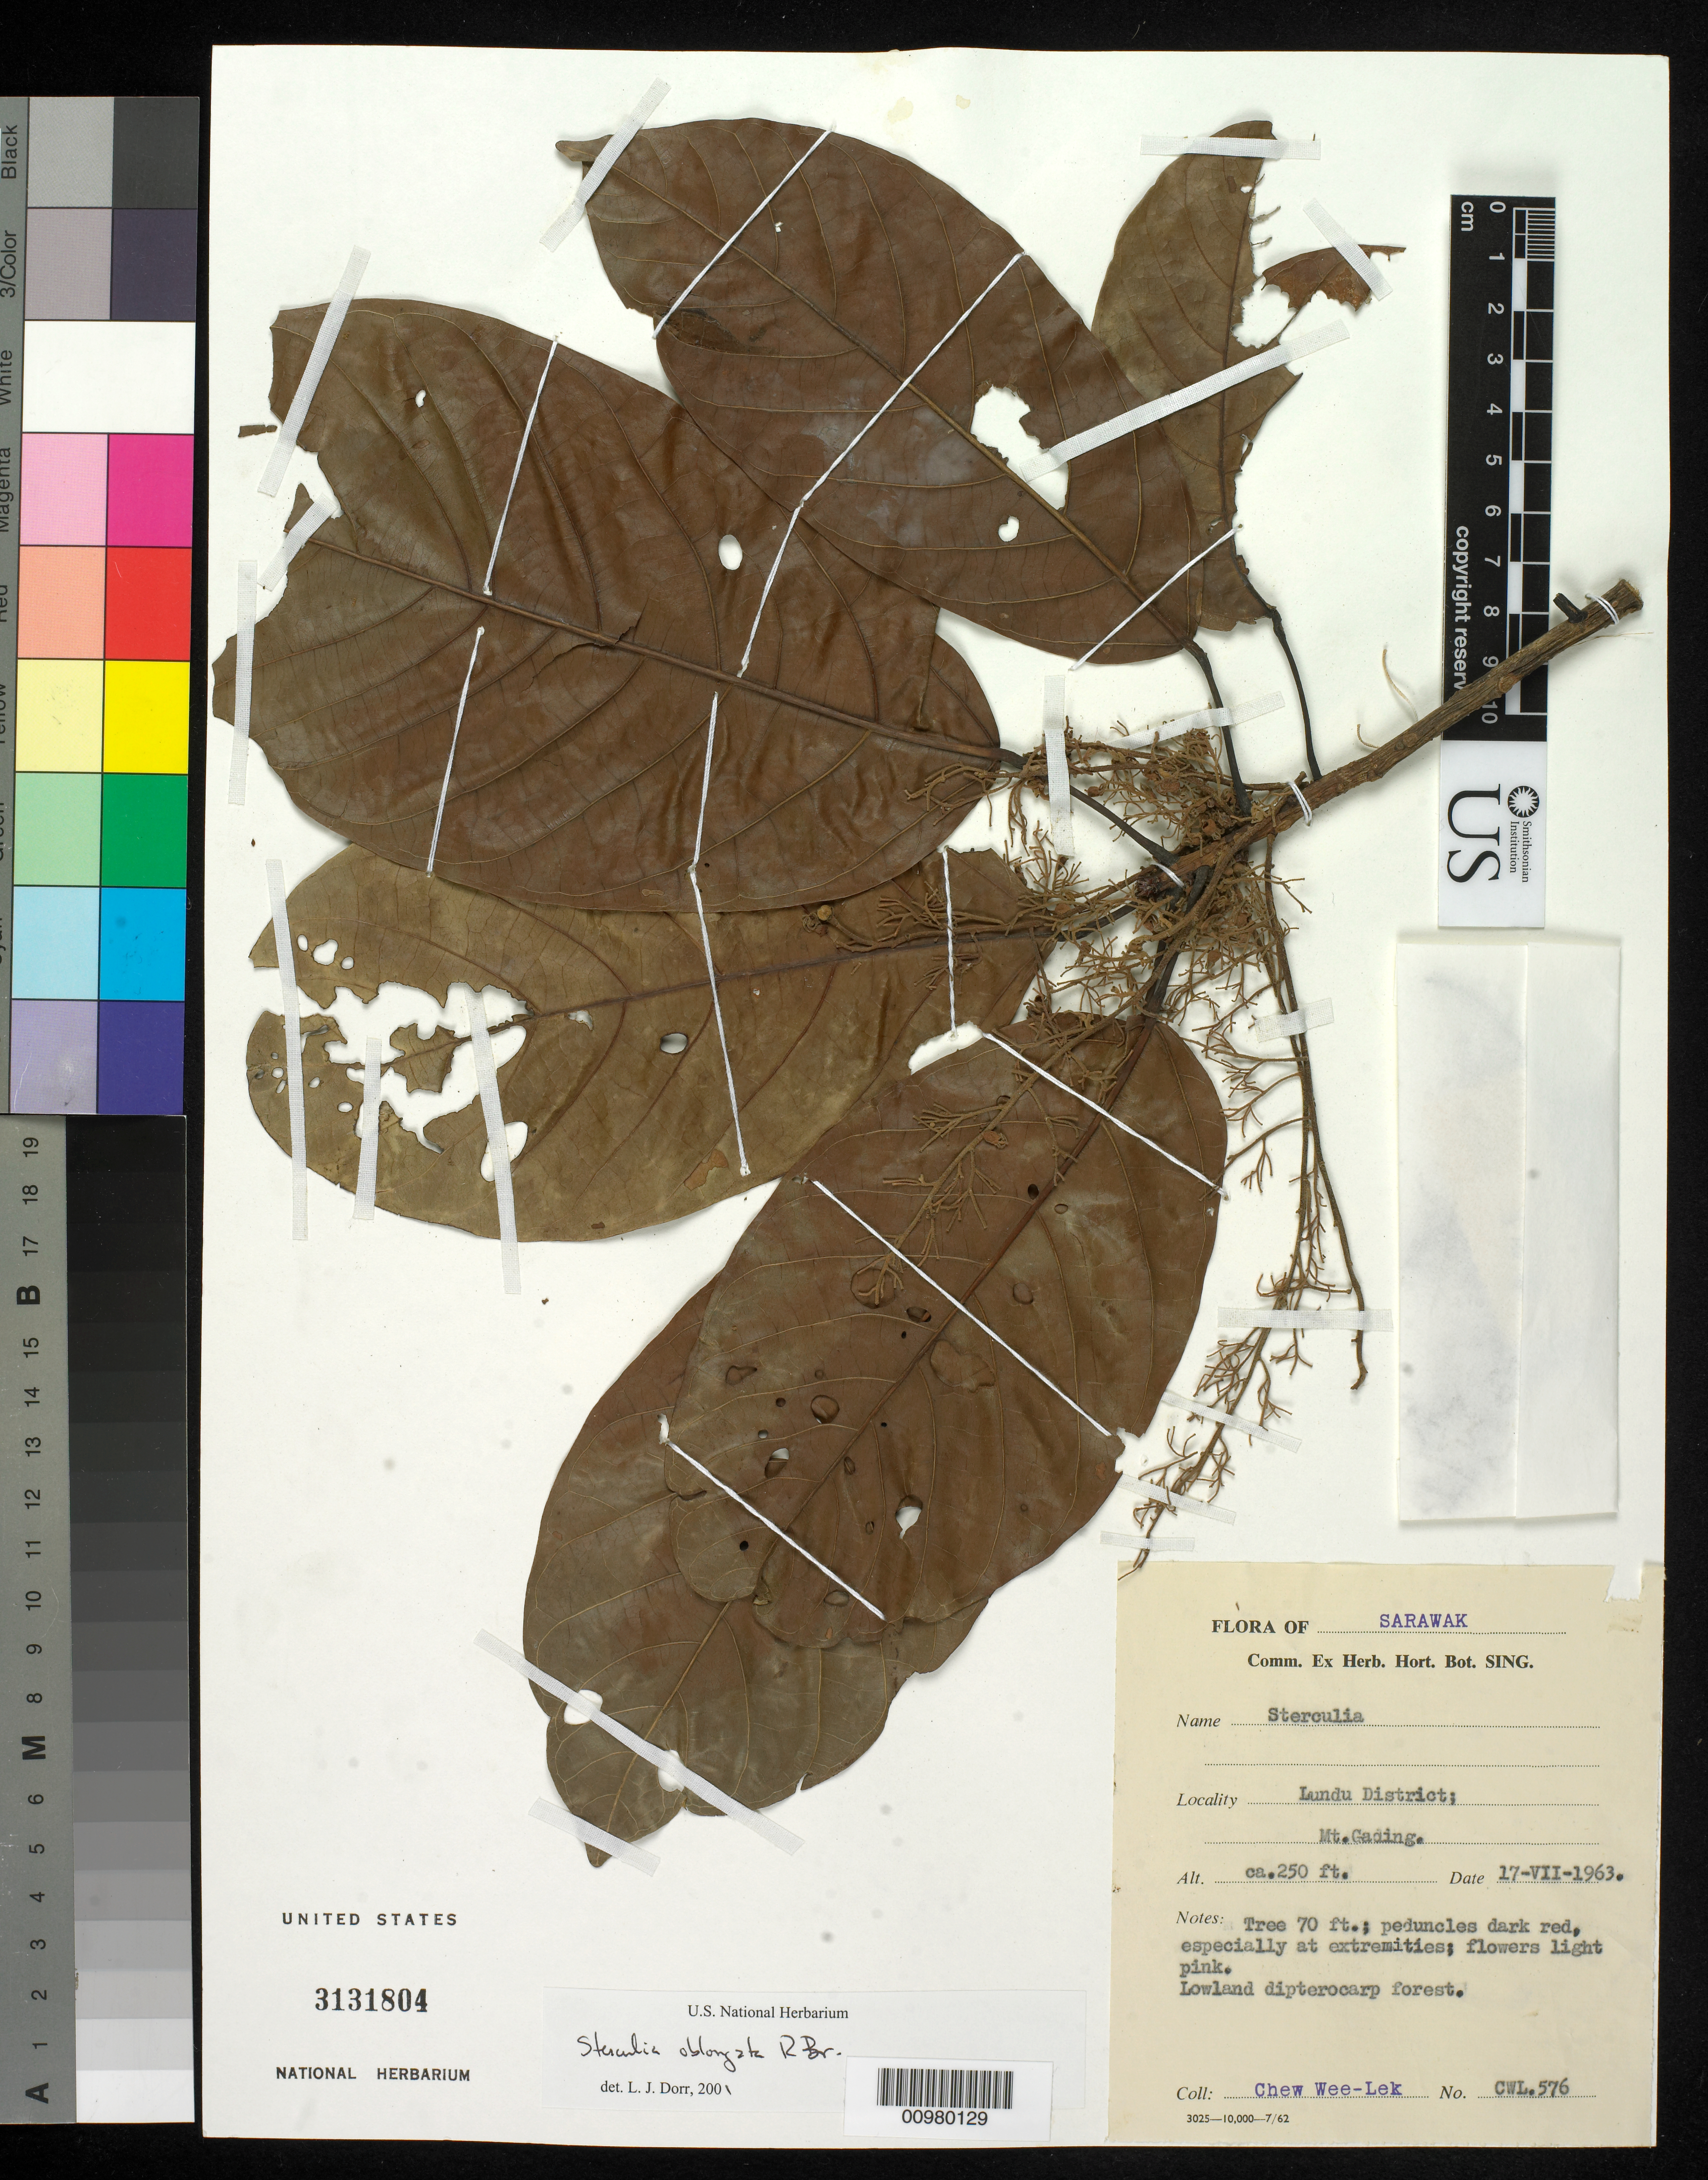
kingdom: Plantae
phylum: Tracheophyta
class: Magnoliopsida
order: Malvales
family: Malvaceae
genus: Sterculia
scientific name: Sterculia oblongata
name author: R. Br.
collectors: W. Chew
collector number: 576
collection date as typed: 17 Jul 1963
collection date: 1963-07-17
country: Malaysia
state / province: Sarawak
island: Borneo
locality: Lundu district: Mt. Gadings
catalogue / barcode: US 3131804